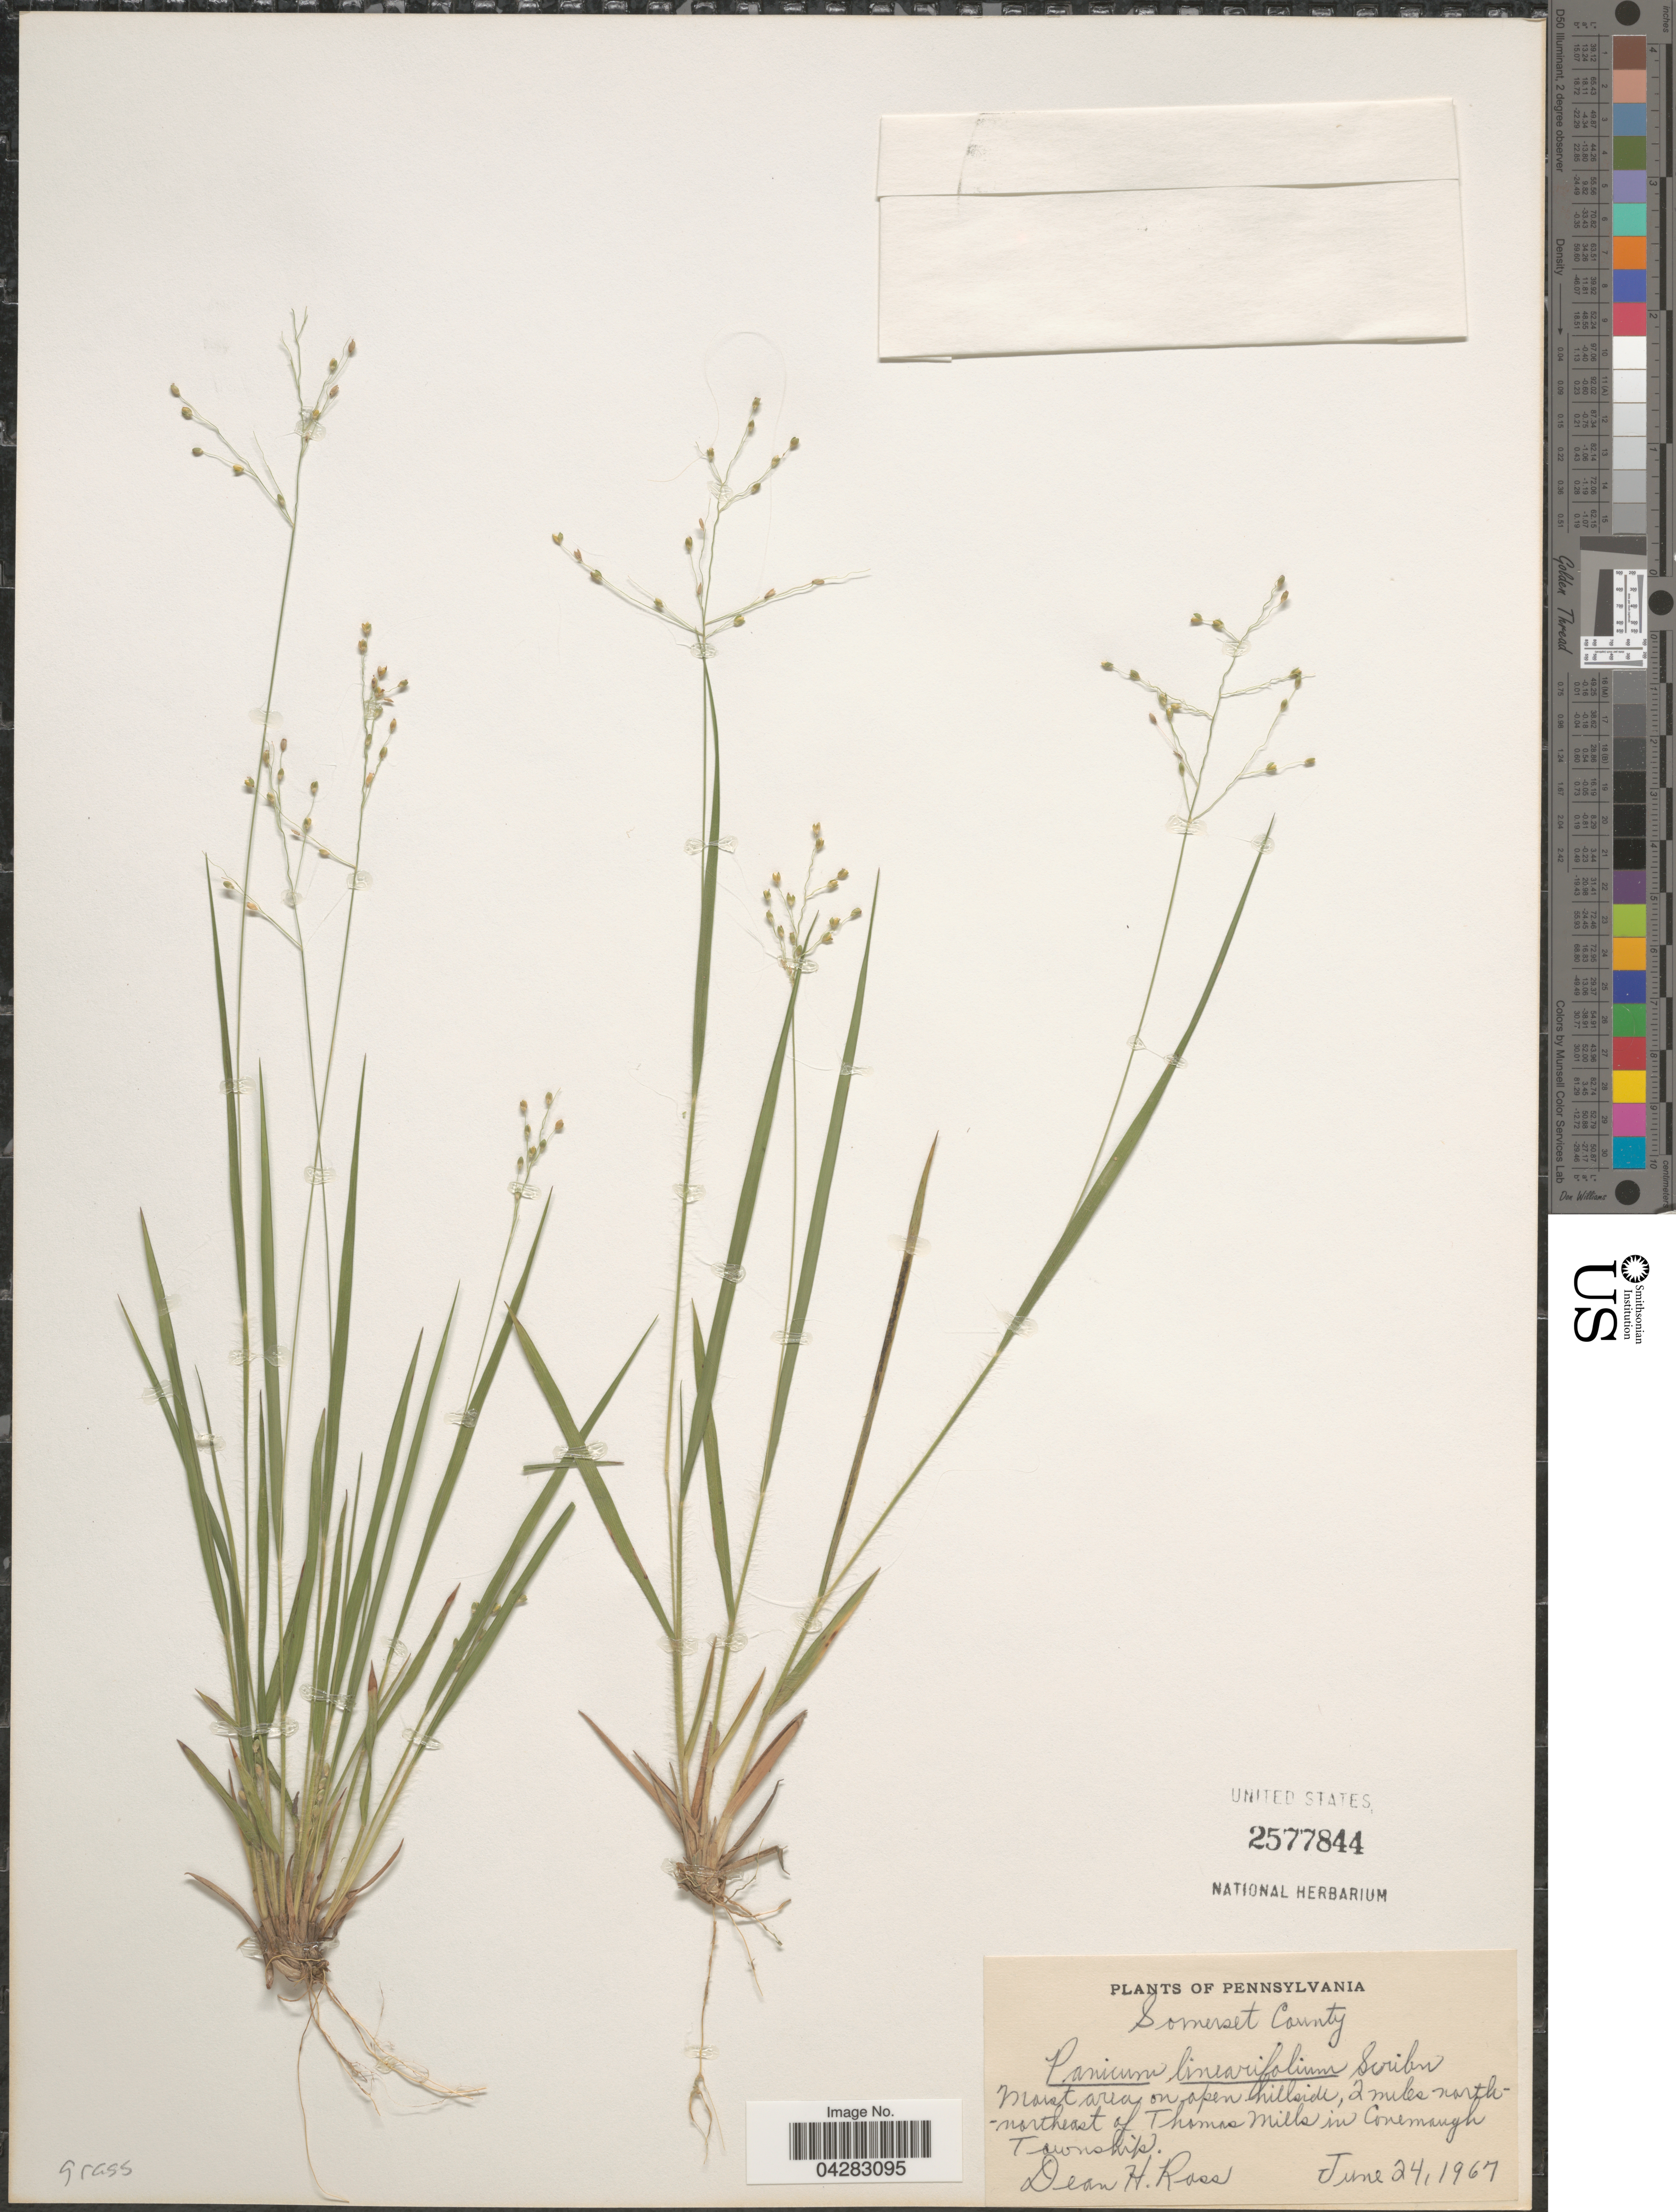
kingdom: Plantae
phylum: Tracheophyta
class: Liliopsida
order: Poales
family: Poaceae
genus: Dichanthelium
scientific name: Dichanthelium linearifolium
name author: (Scribn.) Gould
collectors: D. Ross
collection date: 1967-06-24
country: United States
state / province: Pennsylvania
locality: Somerset County. Moist area on open hillside, 2 miles north-northeast of Thomas Mills in Conemaugh Township.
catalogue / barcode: US 2577844